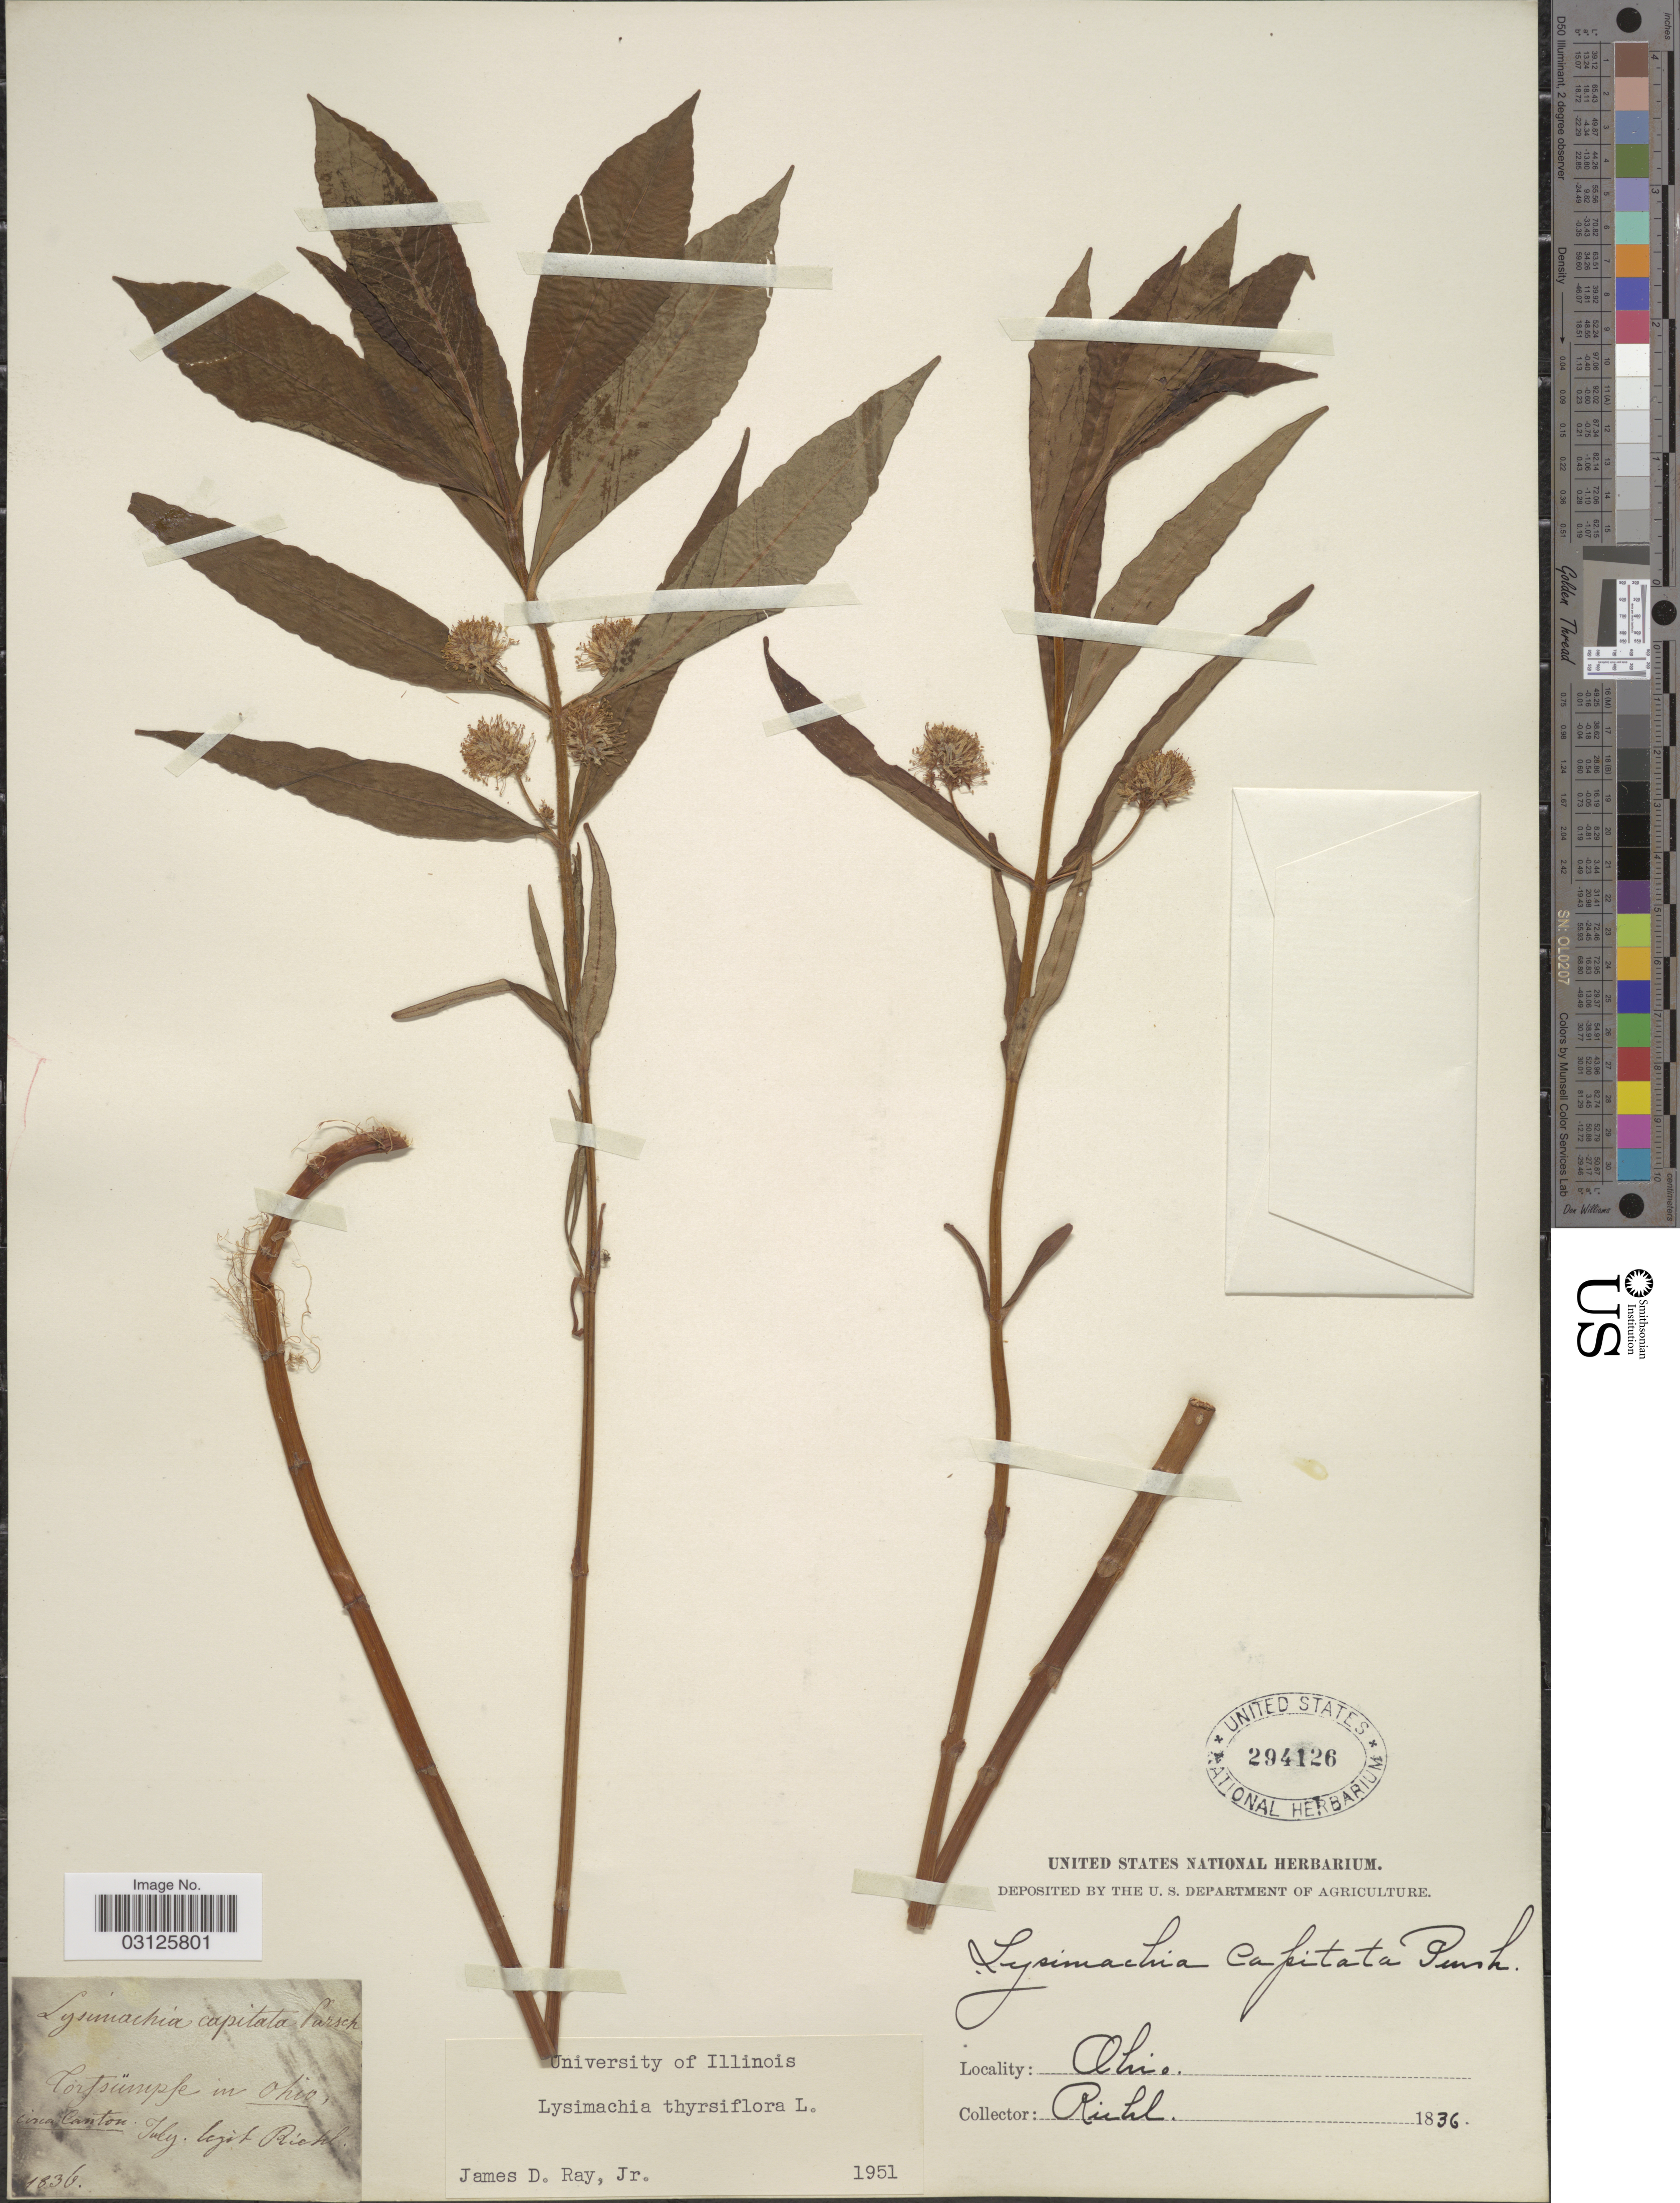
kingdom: Plantae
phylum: Tracheophyta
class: Magnoliopsida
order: Ericales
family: Primulaceae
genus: Lysimachia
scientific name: Lysimachia thyrsiflora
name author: L.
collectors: Riehl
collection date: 1836-07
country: United States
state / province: Ohio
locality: Circa Canton.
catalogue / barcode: US 294126